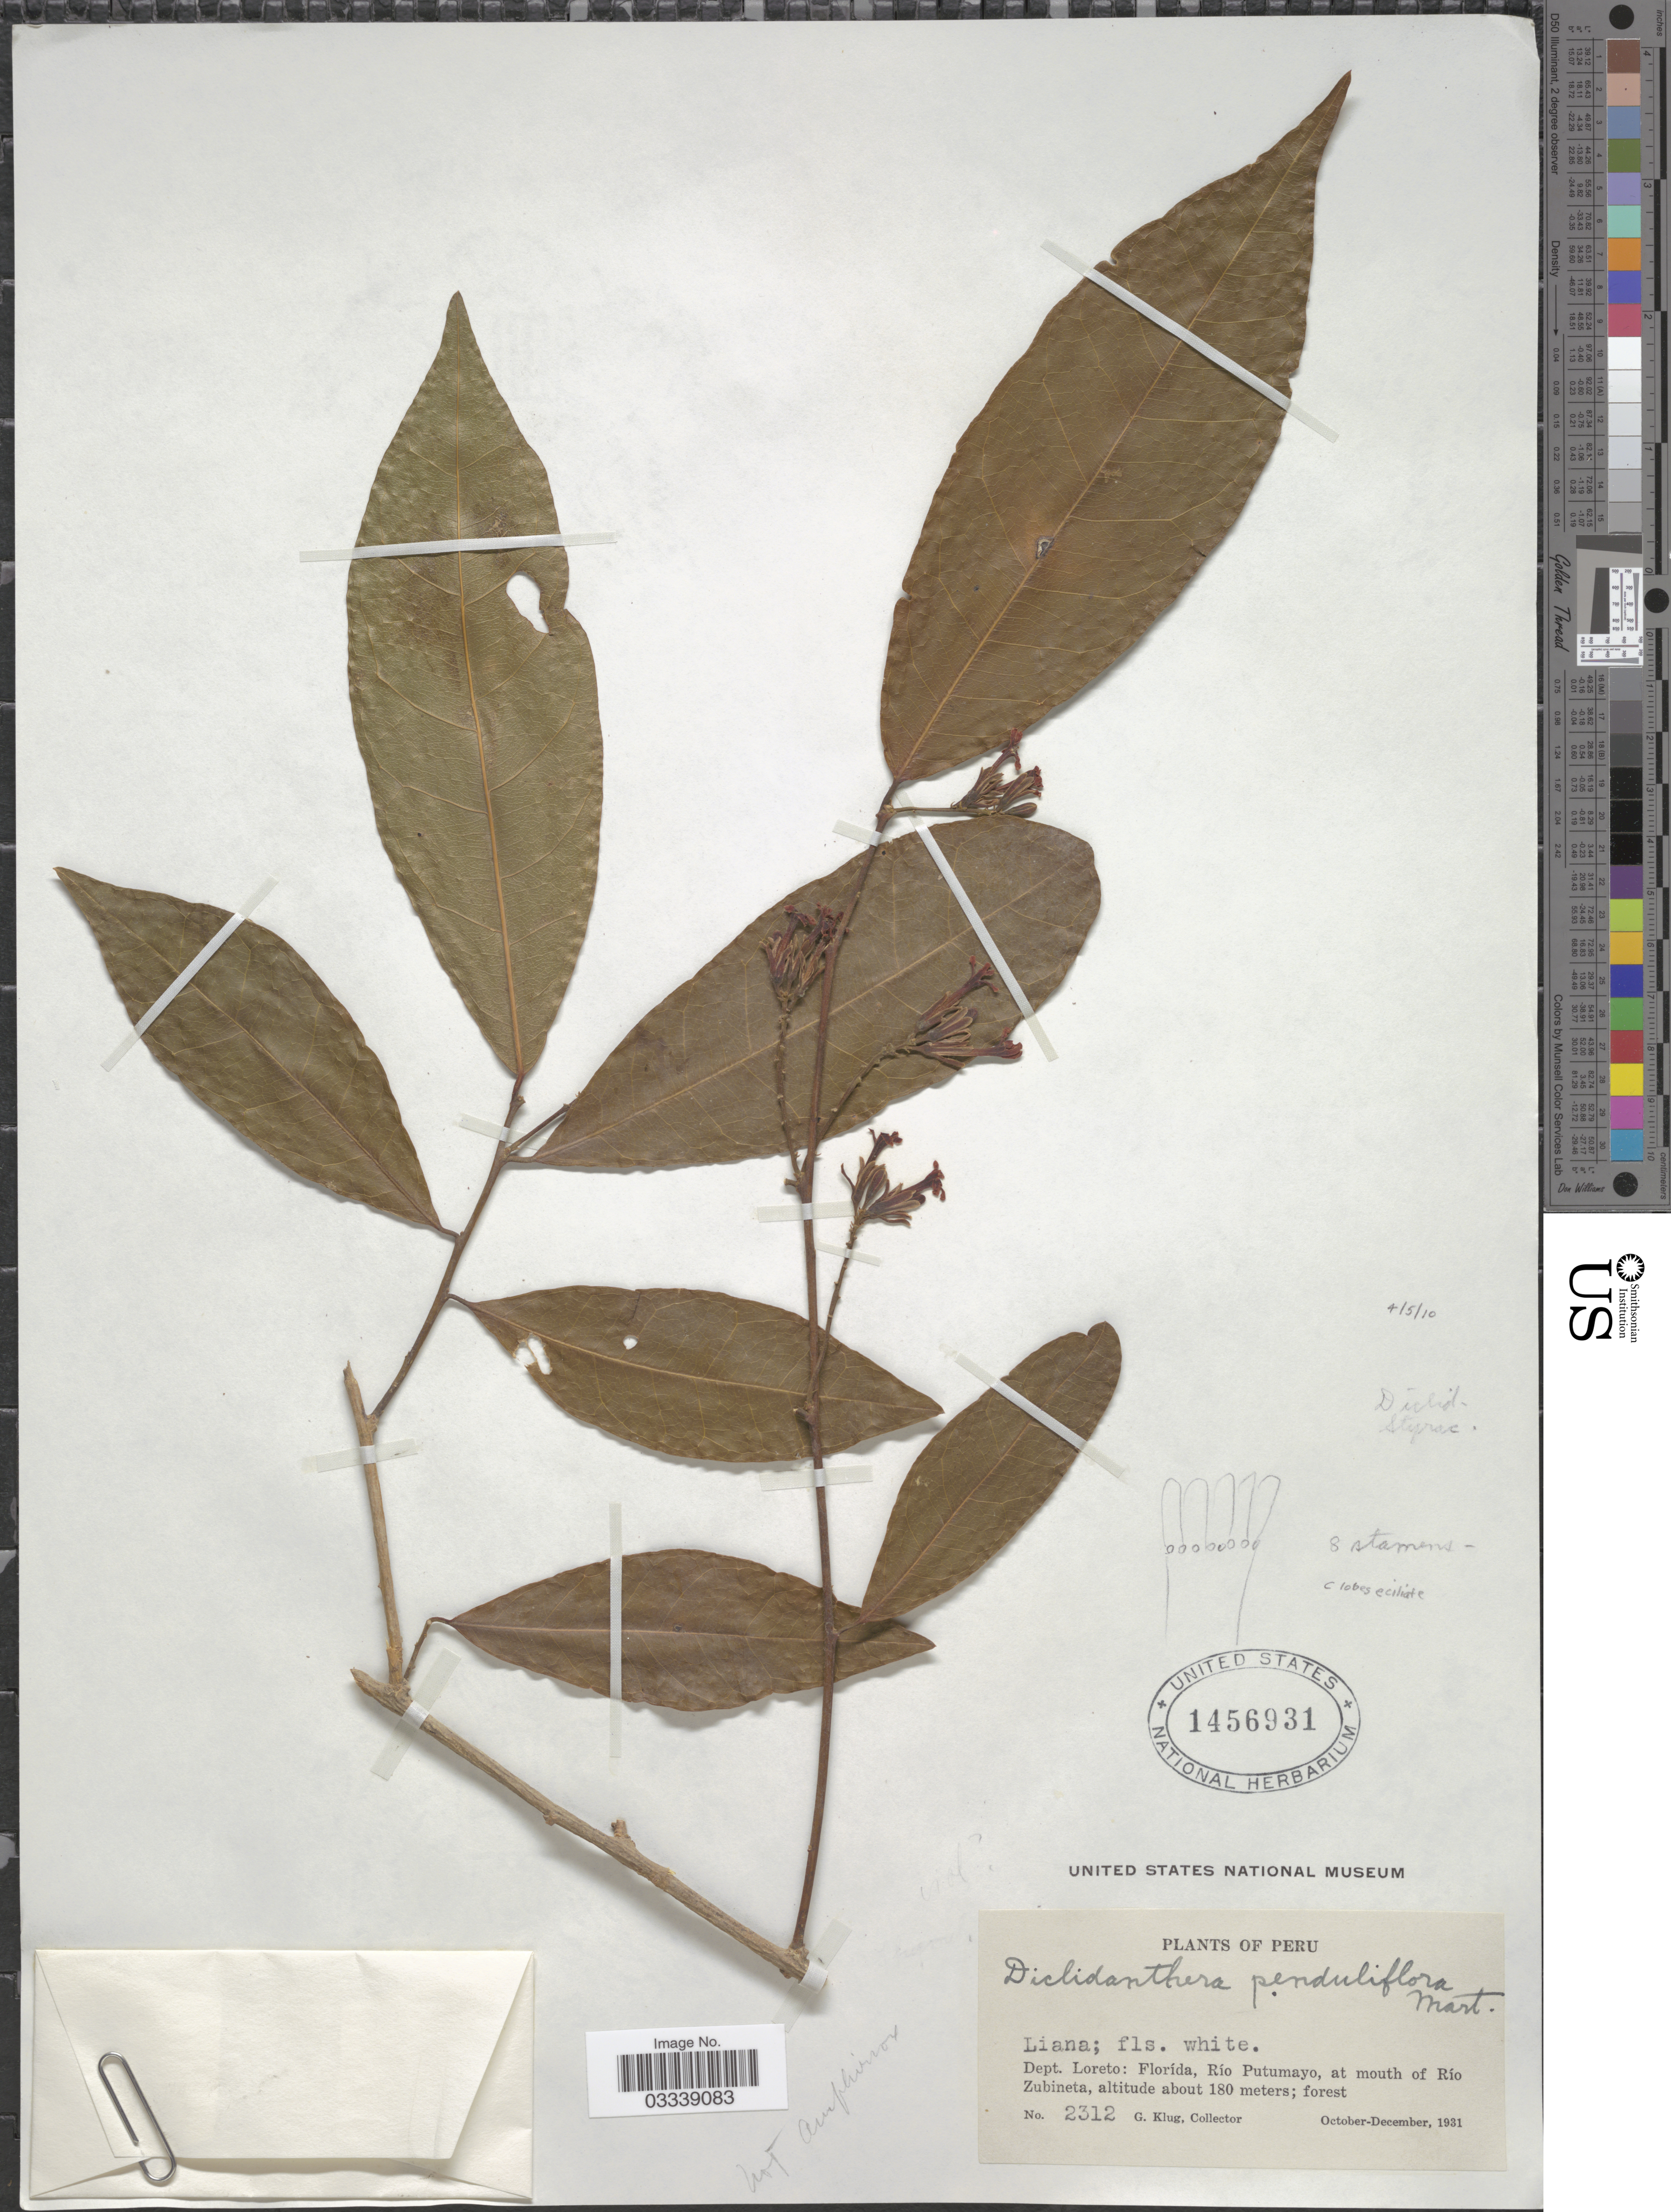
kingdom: Plantae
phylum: Tracheophyta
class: Magnoliopsida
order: Fabales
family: Polygalaceae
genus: Diclidanthera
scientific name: Diclidanthera penduliflora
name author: Mart.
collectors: G. Klug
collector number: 2312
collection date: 1931-10/1931-12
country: Peru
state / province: Loreto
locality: Dept. Loreto: Florída, Río Putumayo, at mouth of Río Zubineta.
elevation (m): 180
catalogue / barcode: US 1456931